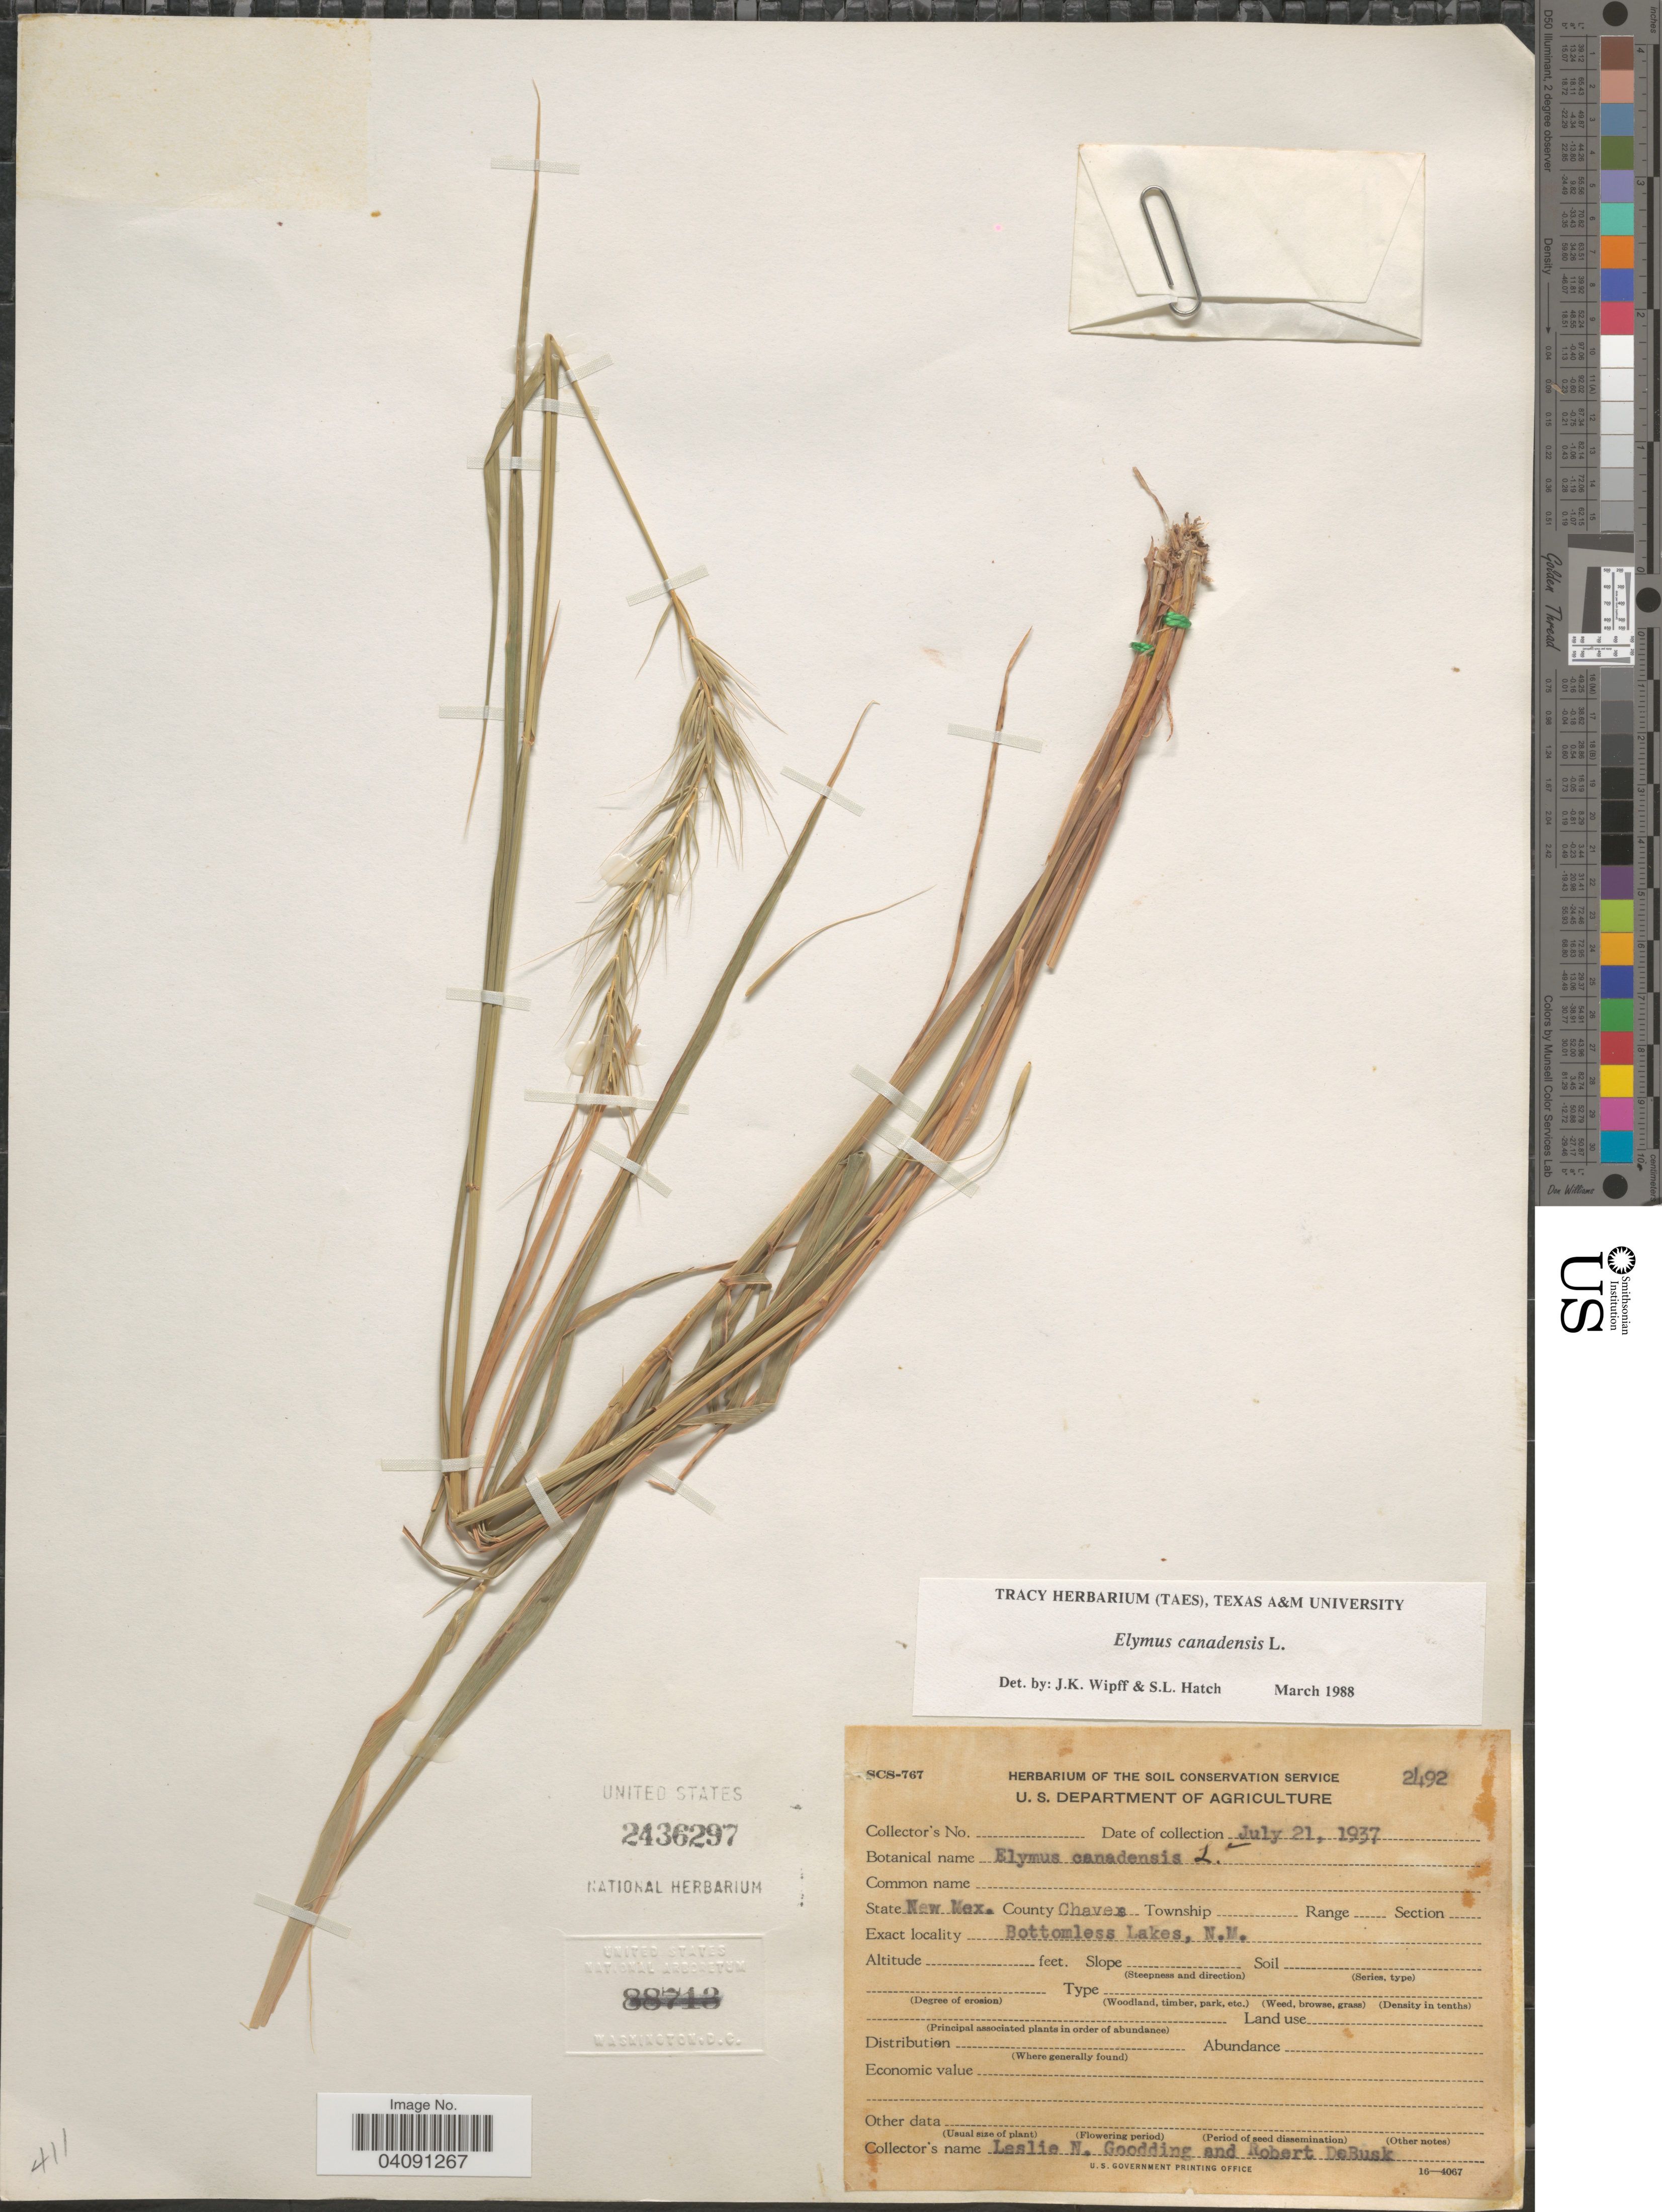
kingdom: Plantae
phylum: Tracheophyta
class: Liliopsida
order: Poales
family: Poaceae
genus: Elymus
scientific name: Elymus canadensis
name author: L.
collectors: L. N. Goodding & R. DeBusk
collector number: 2492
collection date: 1937-07-21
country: United States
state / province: New Mexico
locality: County Chaves. Bottomless Lakes.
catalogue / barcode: US 2436297